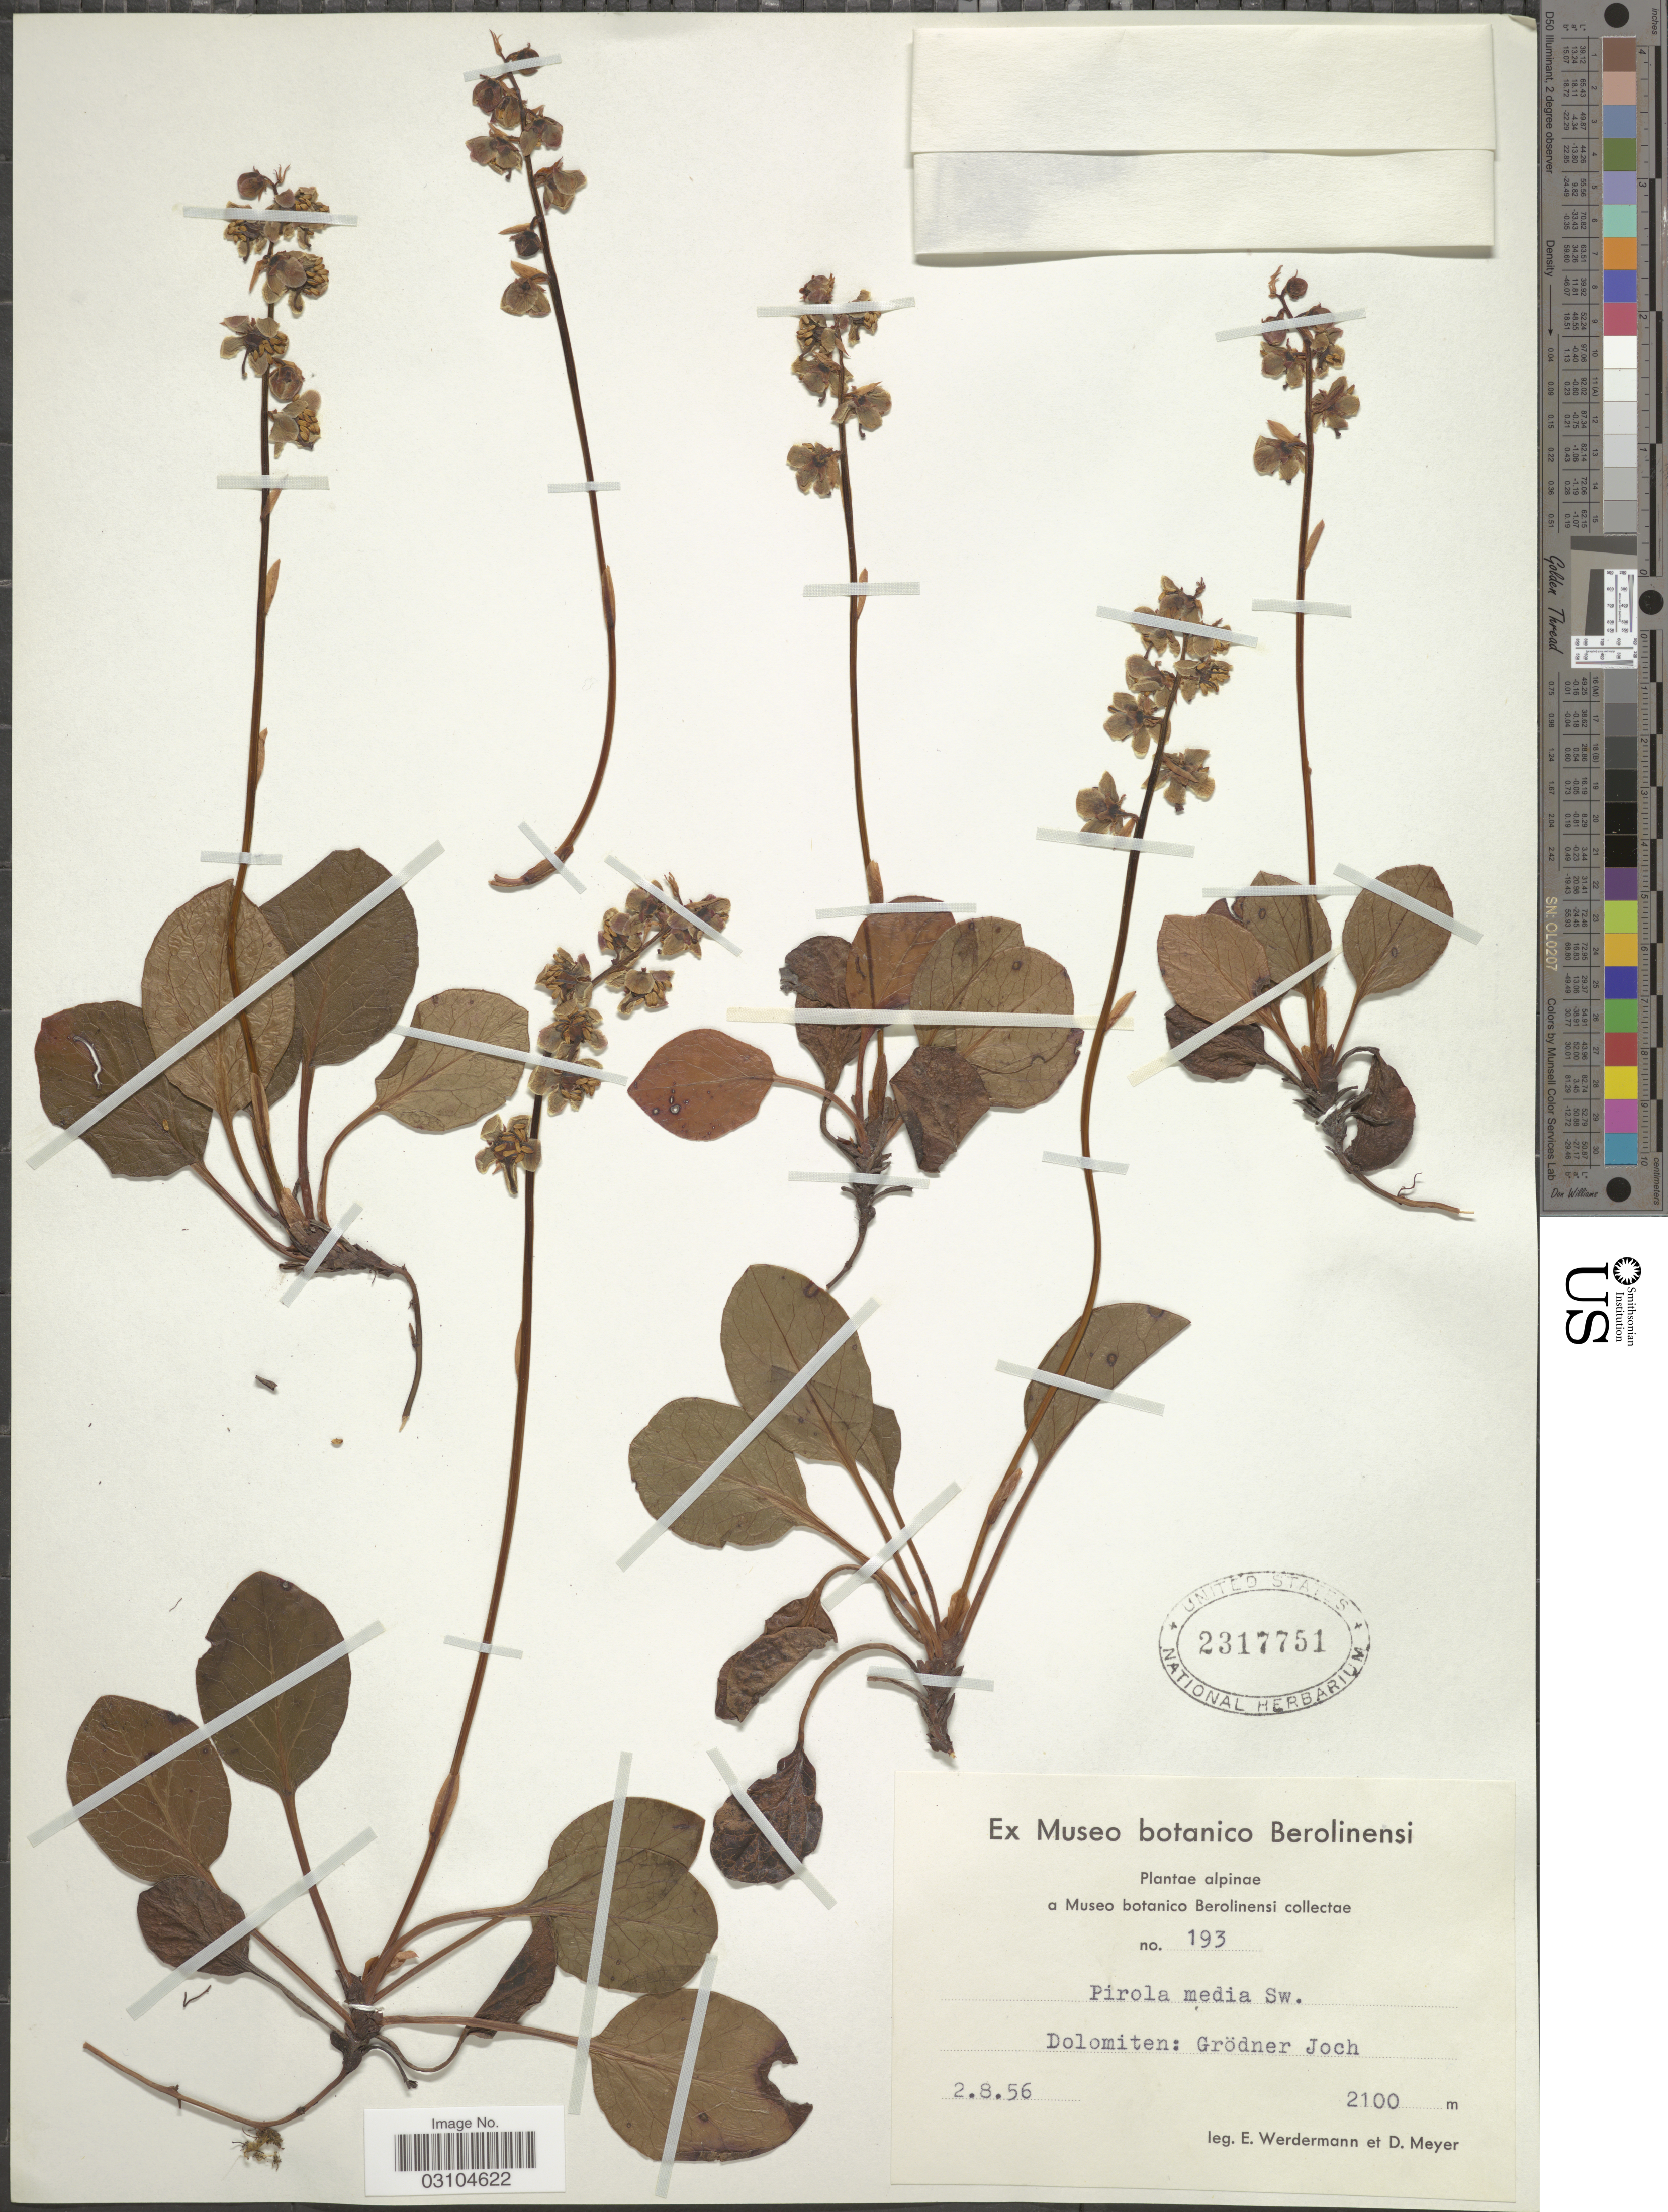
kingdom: Plantae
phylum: Tracheophyta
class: Magnoliopsida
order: Ericales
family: Ericaceae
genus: Pyrola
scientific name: Pyrola media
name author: Sw.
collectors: E. Werdermann & D. Meyer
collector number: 193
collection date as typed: Transcribed d/m/y: 2/8/56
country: Italy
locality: Dolomiten: Grödner Joch.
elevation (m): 2100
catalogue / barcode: US 2317751